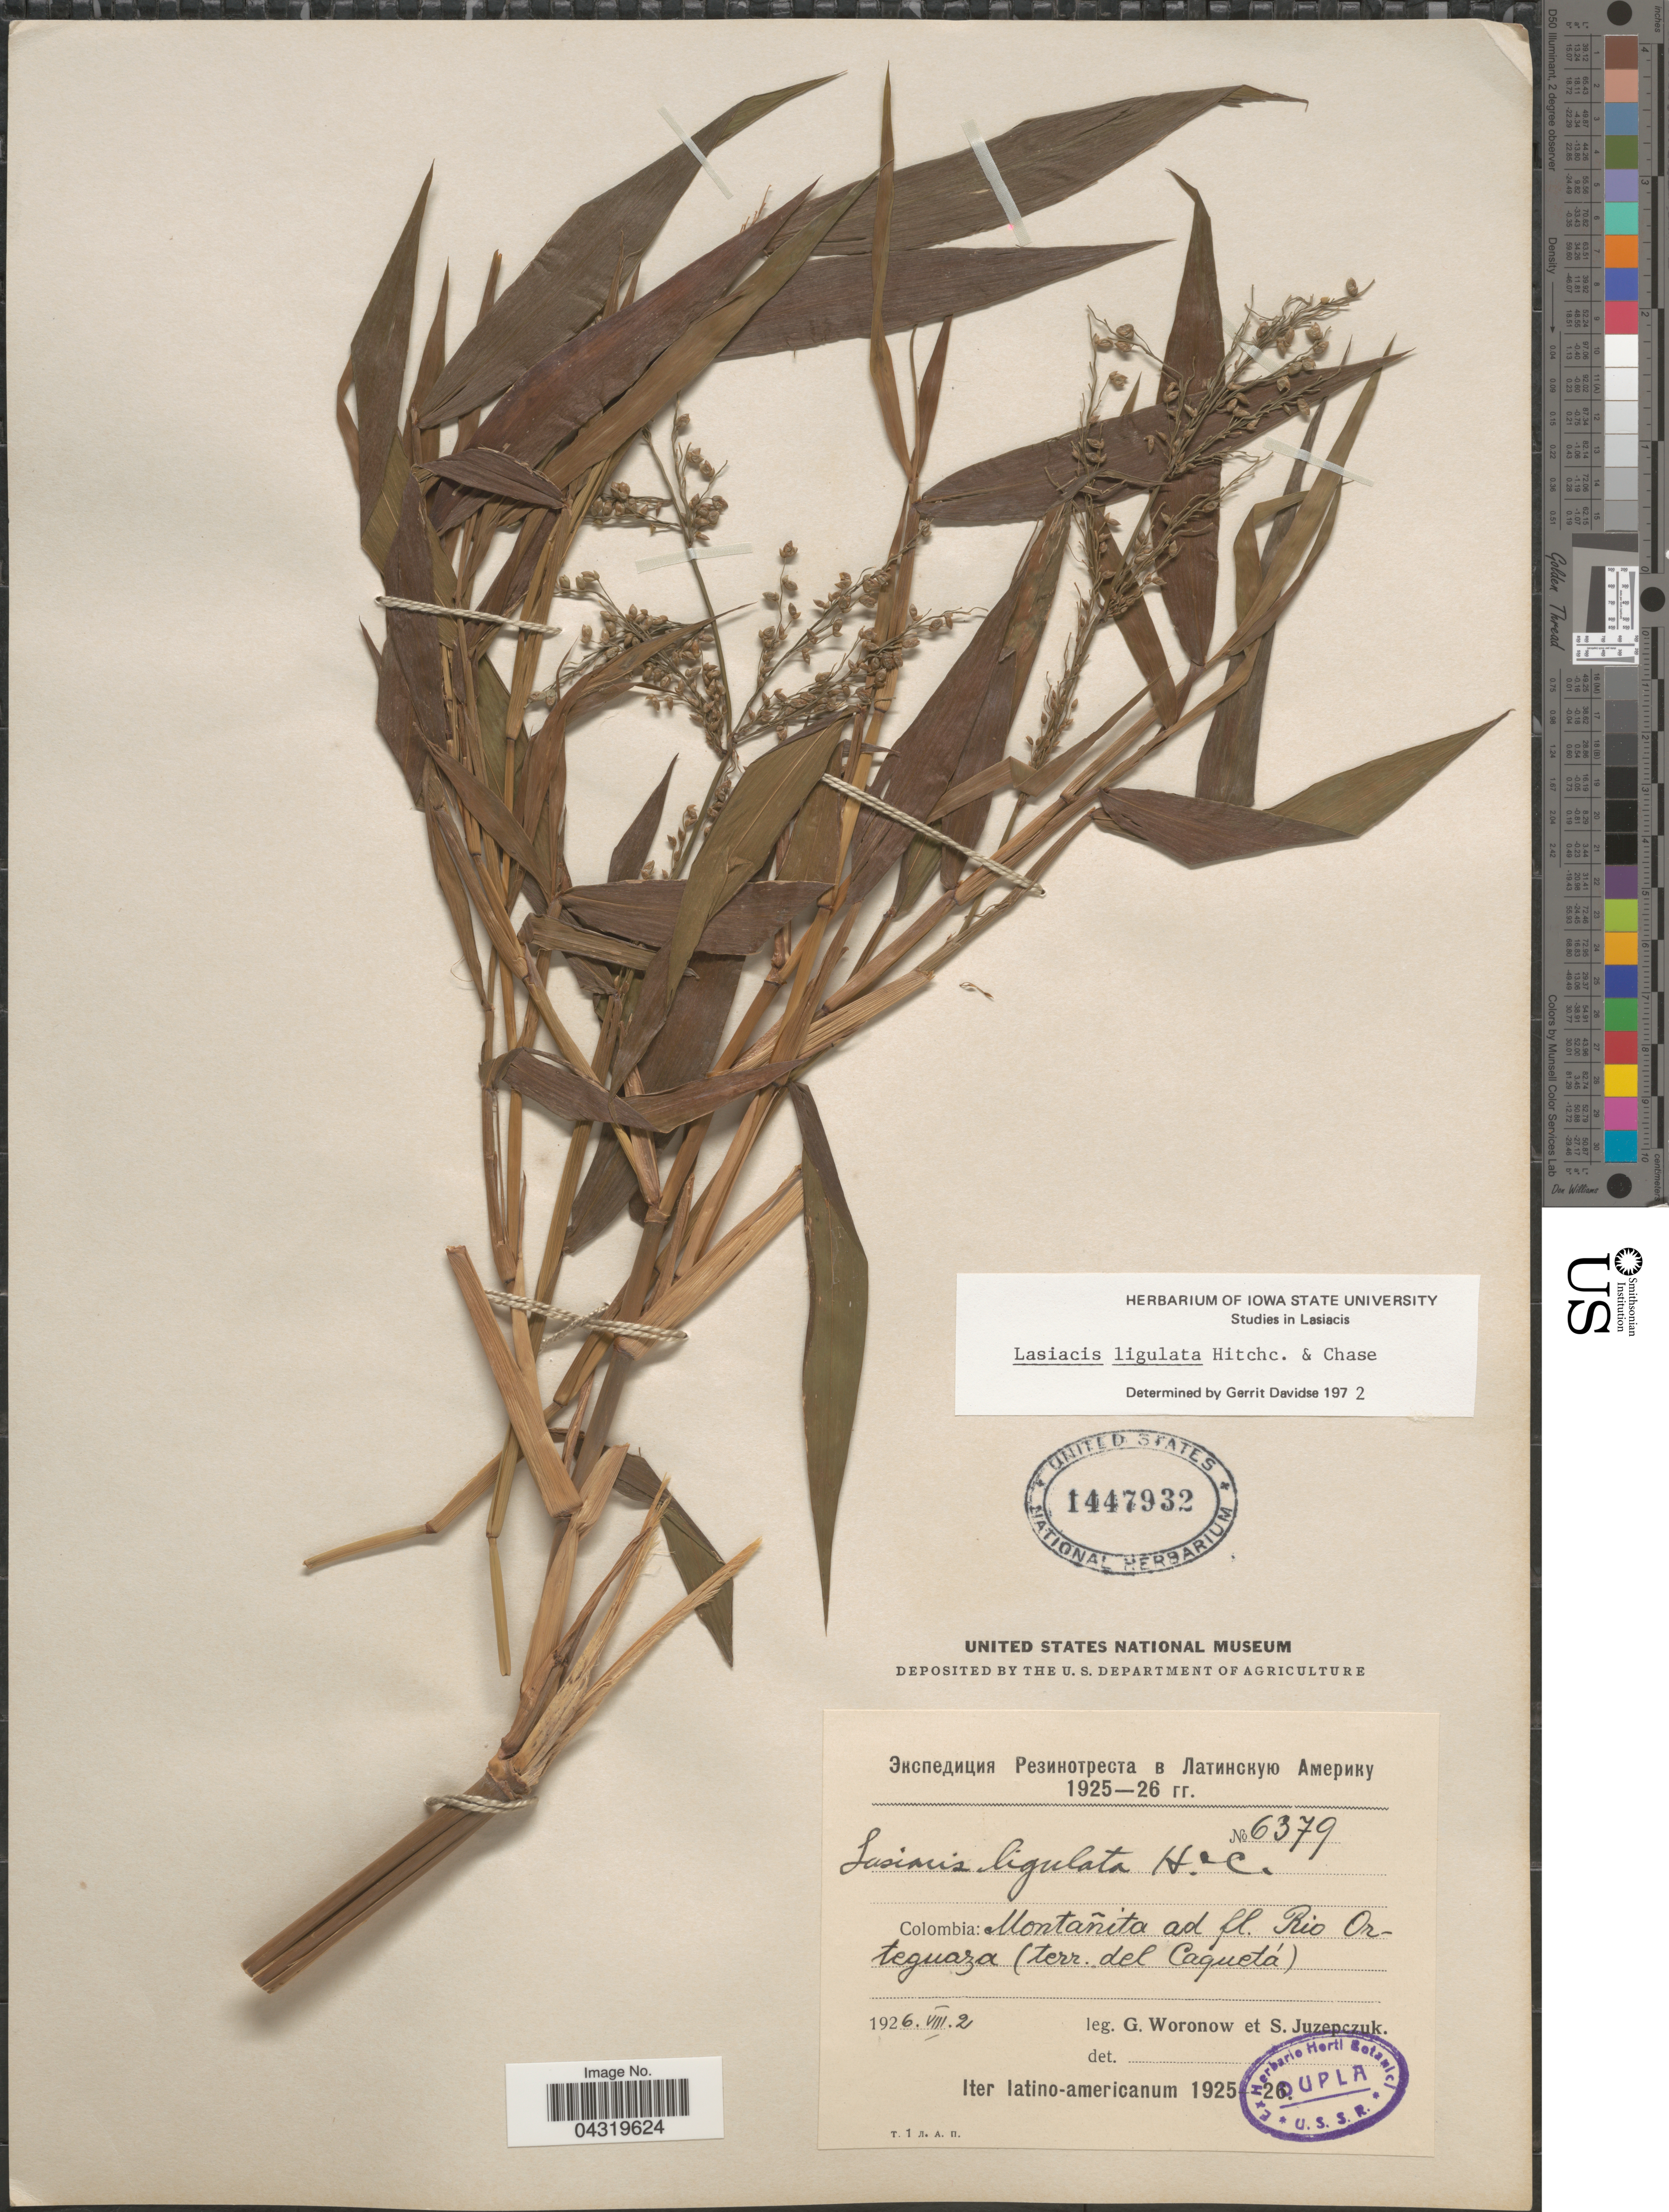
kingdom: Plantae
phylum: Tracheophyta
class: Liliopsida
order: Poales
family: Poaceae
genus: Lasiacis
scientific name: Lasiacis ligulata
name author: Hitchc. & Chase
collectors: G. Woronow & S. V. Juzepczuk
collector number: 6379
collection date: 1926-08-02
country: Colombia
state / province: Caquetá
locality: Montañita ad fl. Rio Orteguaza (terr. del Caquetá). Iter latino-americanum 1925-26.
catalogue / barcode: US 1447932